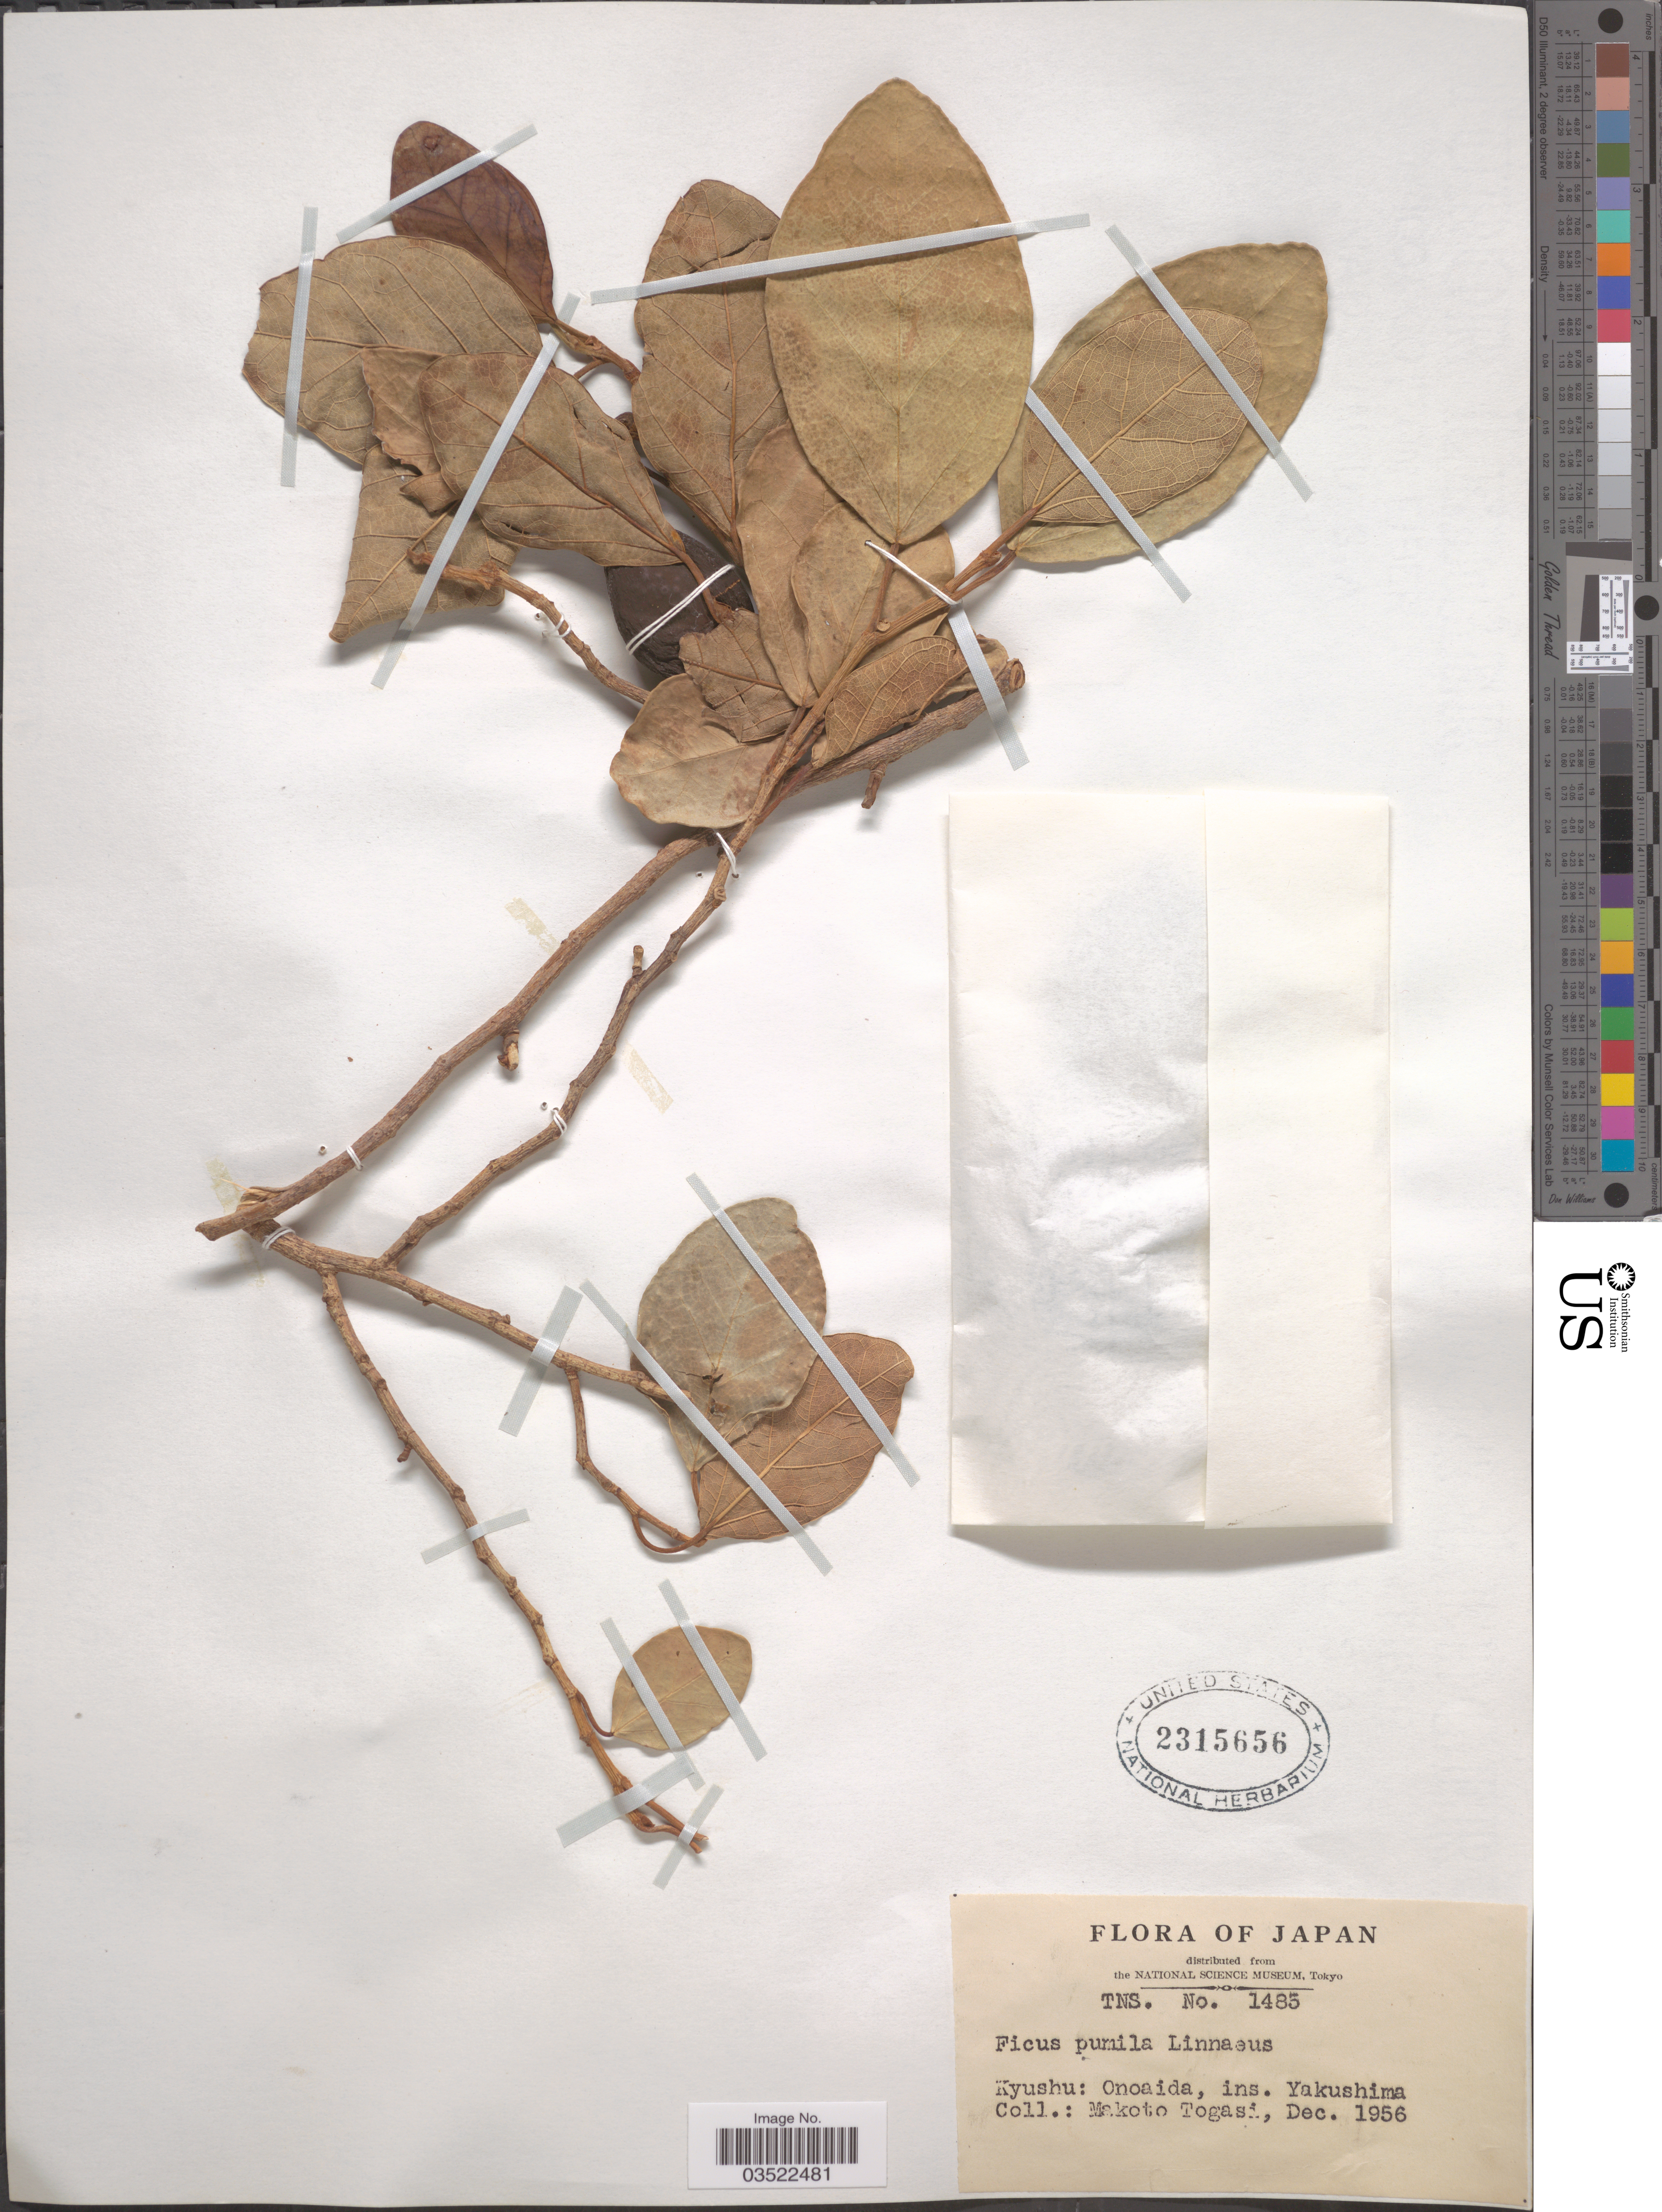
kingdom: Plantae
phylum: Tracheophyta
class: Magnoliopsida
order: Rosales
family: Moraceae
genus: Ficus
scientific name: Ficus pumila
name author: L.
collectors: M. Togasi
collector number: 1485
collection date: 1956-12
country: Japan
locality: Kyushu: Onoaida, ins. Yakushima.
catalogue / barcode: US 2315656